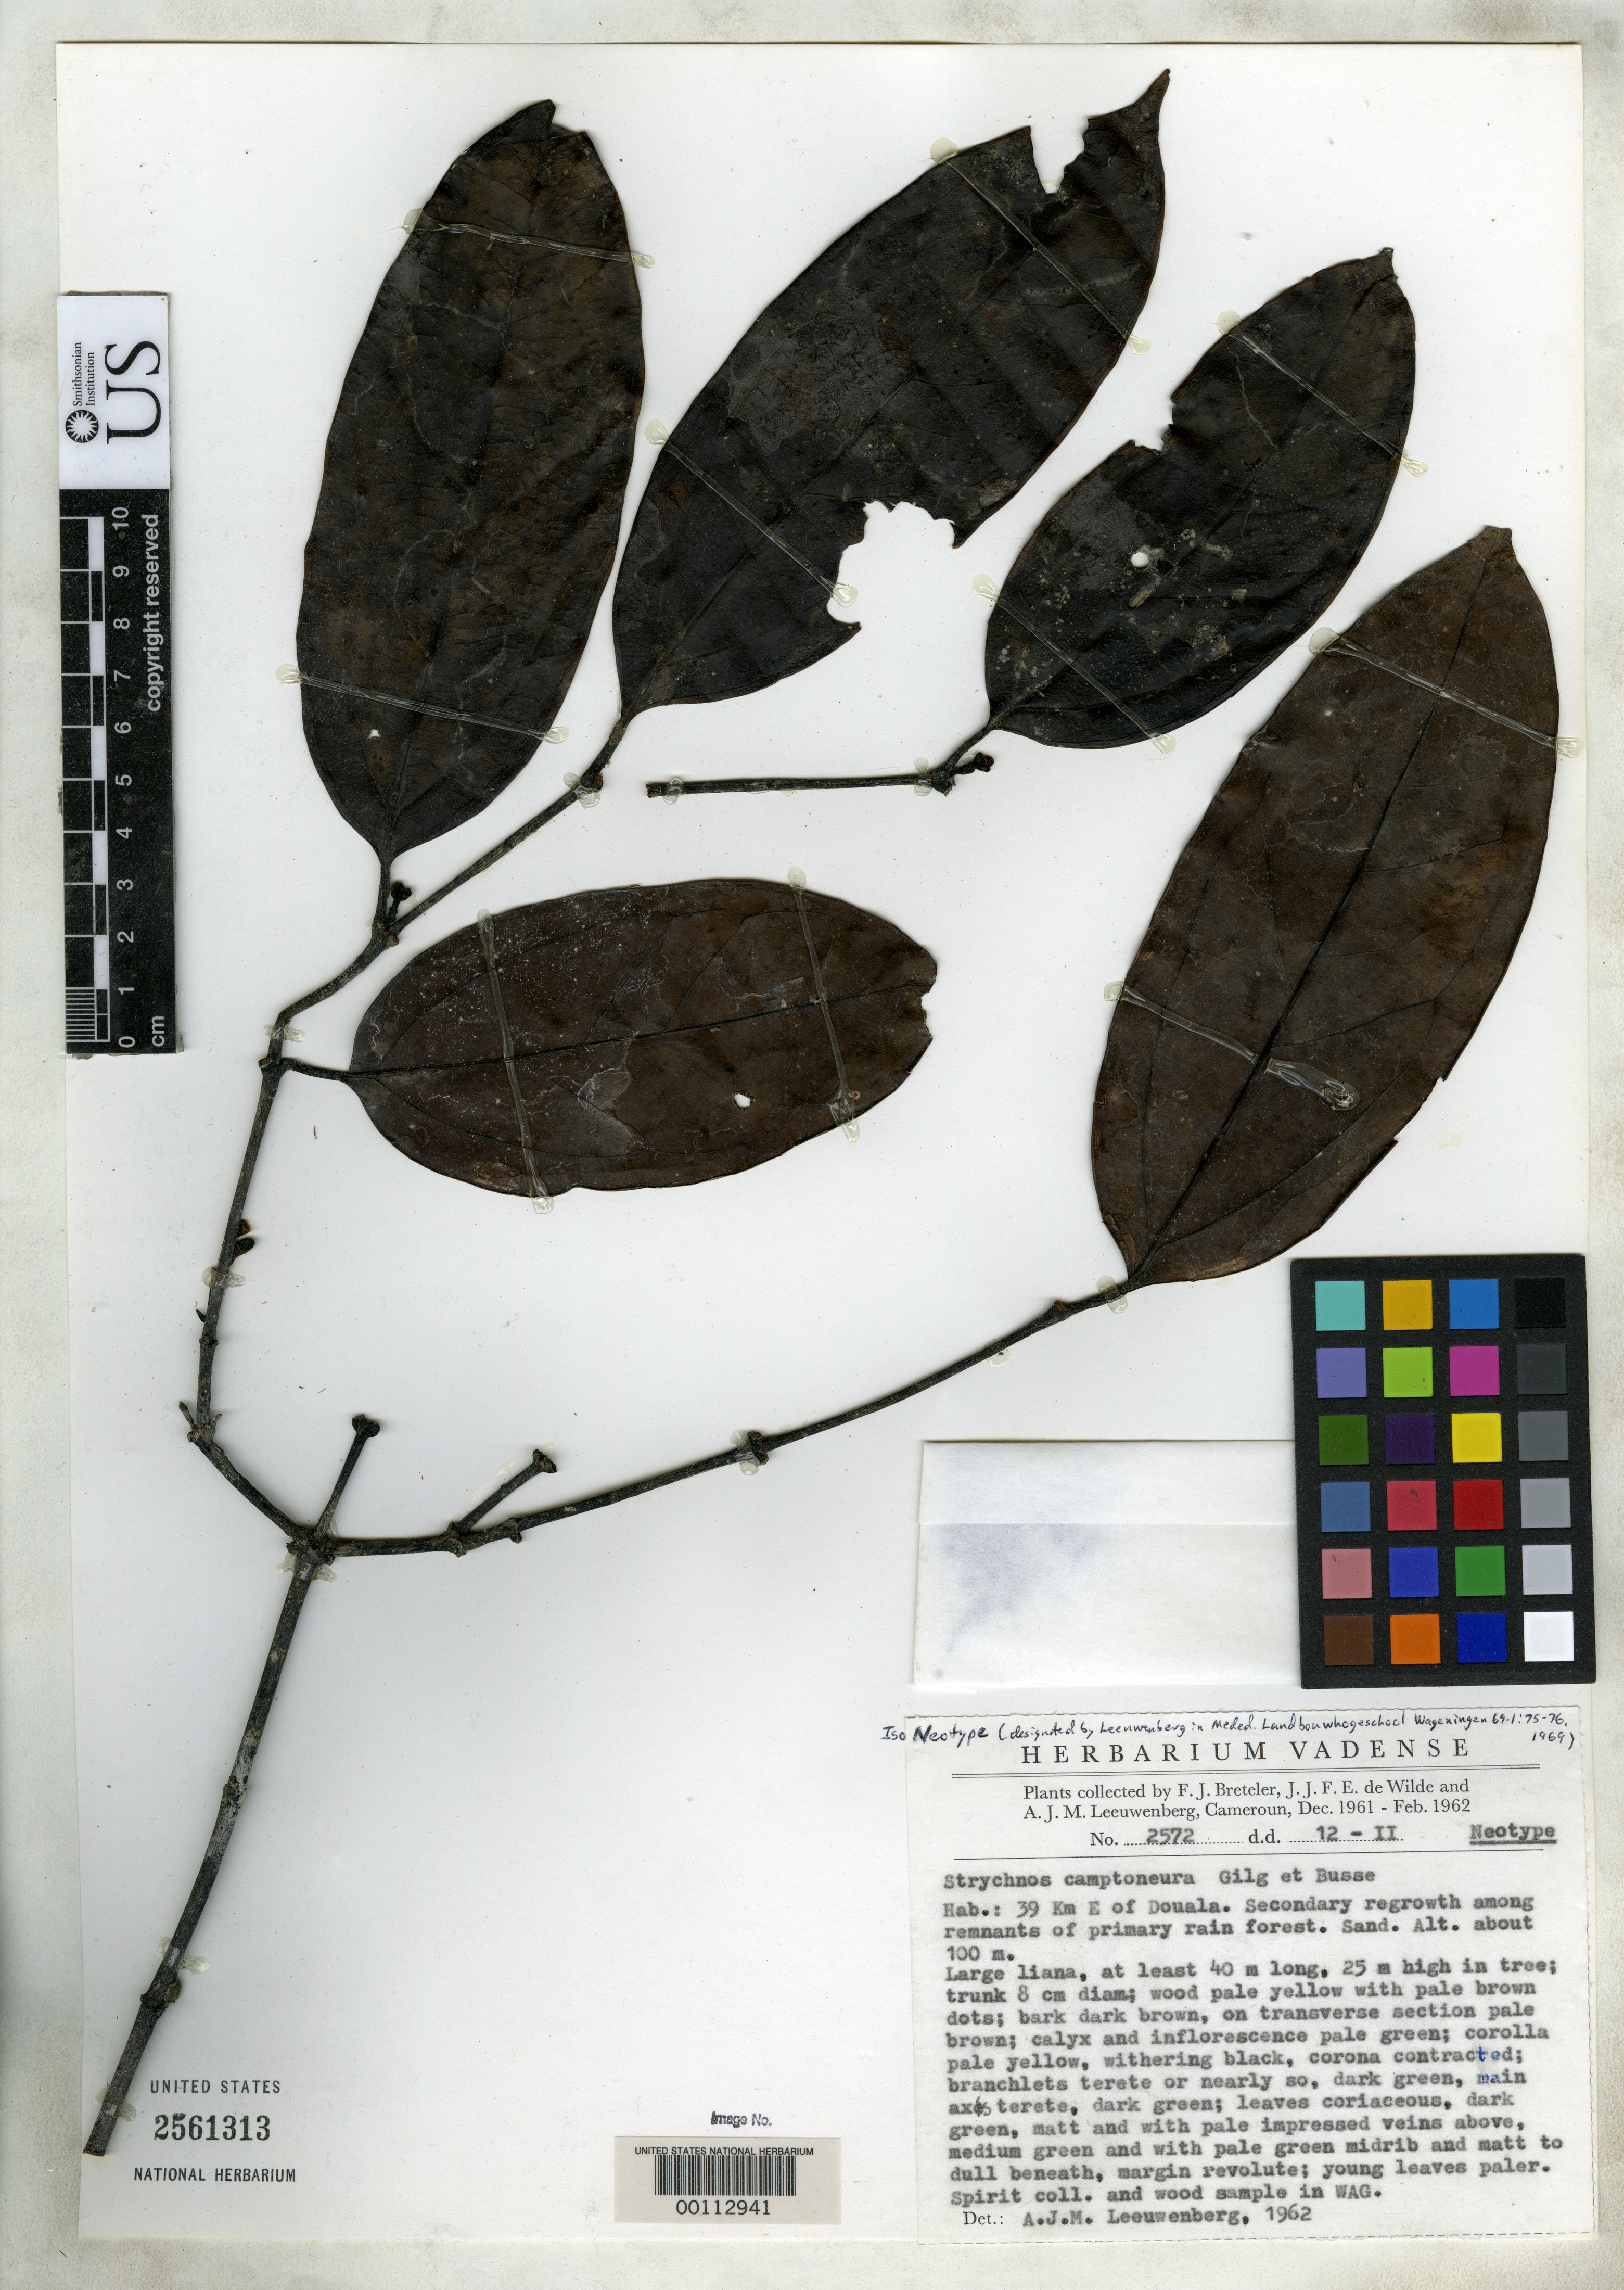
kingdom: Plantae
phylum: Tracheophyta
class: Magnoliopsida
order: Gentianales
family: Loganiaceae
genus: Strychnos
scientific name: Strychnos camptoneura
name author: Gilg & Busse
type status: Isoneotype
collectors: A. J. M. Leeuwenberg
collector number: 2572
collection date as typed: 12 Feb 1962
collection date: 1962-02-12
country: Cameroon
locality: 39 km E of Douala.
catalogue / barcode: US 2561313